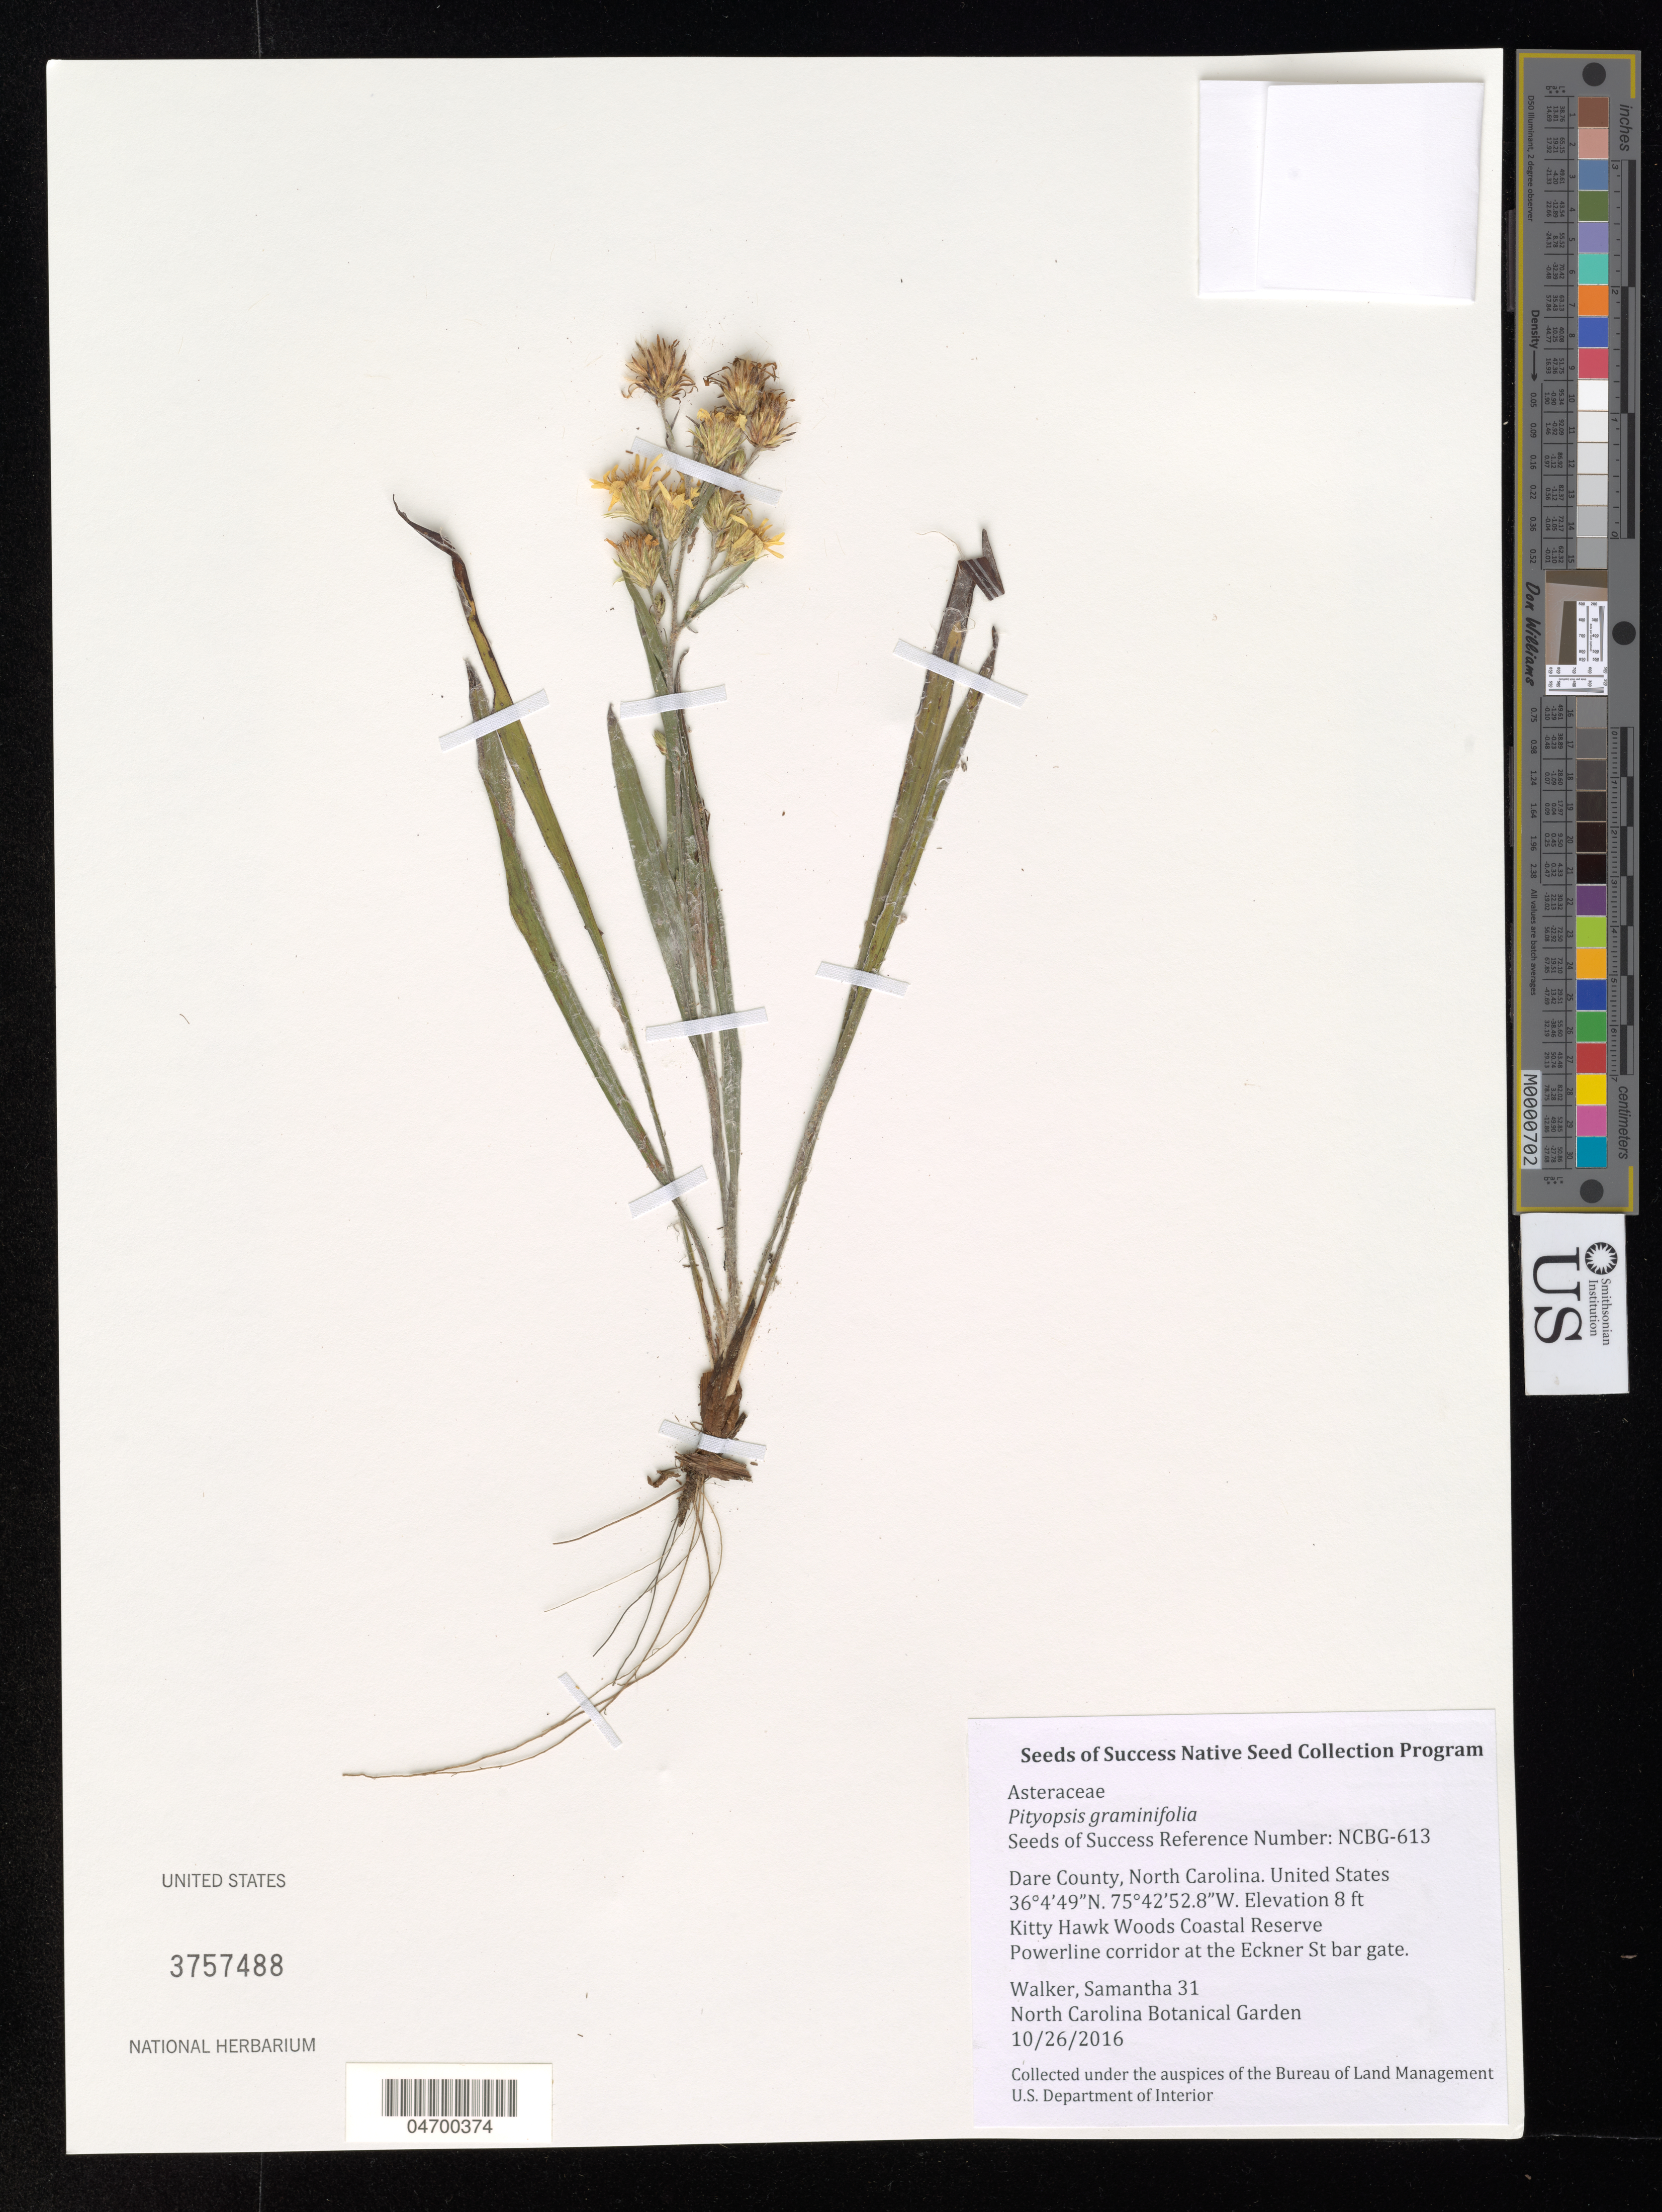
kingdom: Plantae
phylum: Tracheophyta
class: Magnoliopsida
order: Asterales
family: Asteraceae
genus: Pityopsis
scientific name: Pityopsis graminifolia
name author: (Michx.) Nutt.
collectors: S. Walker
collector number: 31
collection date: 2016-10-26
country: United States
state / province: North Carolina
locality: Dare County. Kitty Hawk Woods Coastal Reserve Powerline corridor at the Eckner St bar gate.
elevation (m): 2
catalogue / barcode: US 3757488